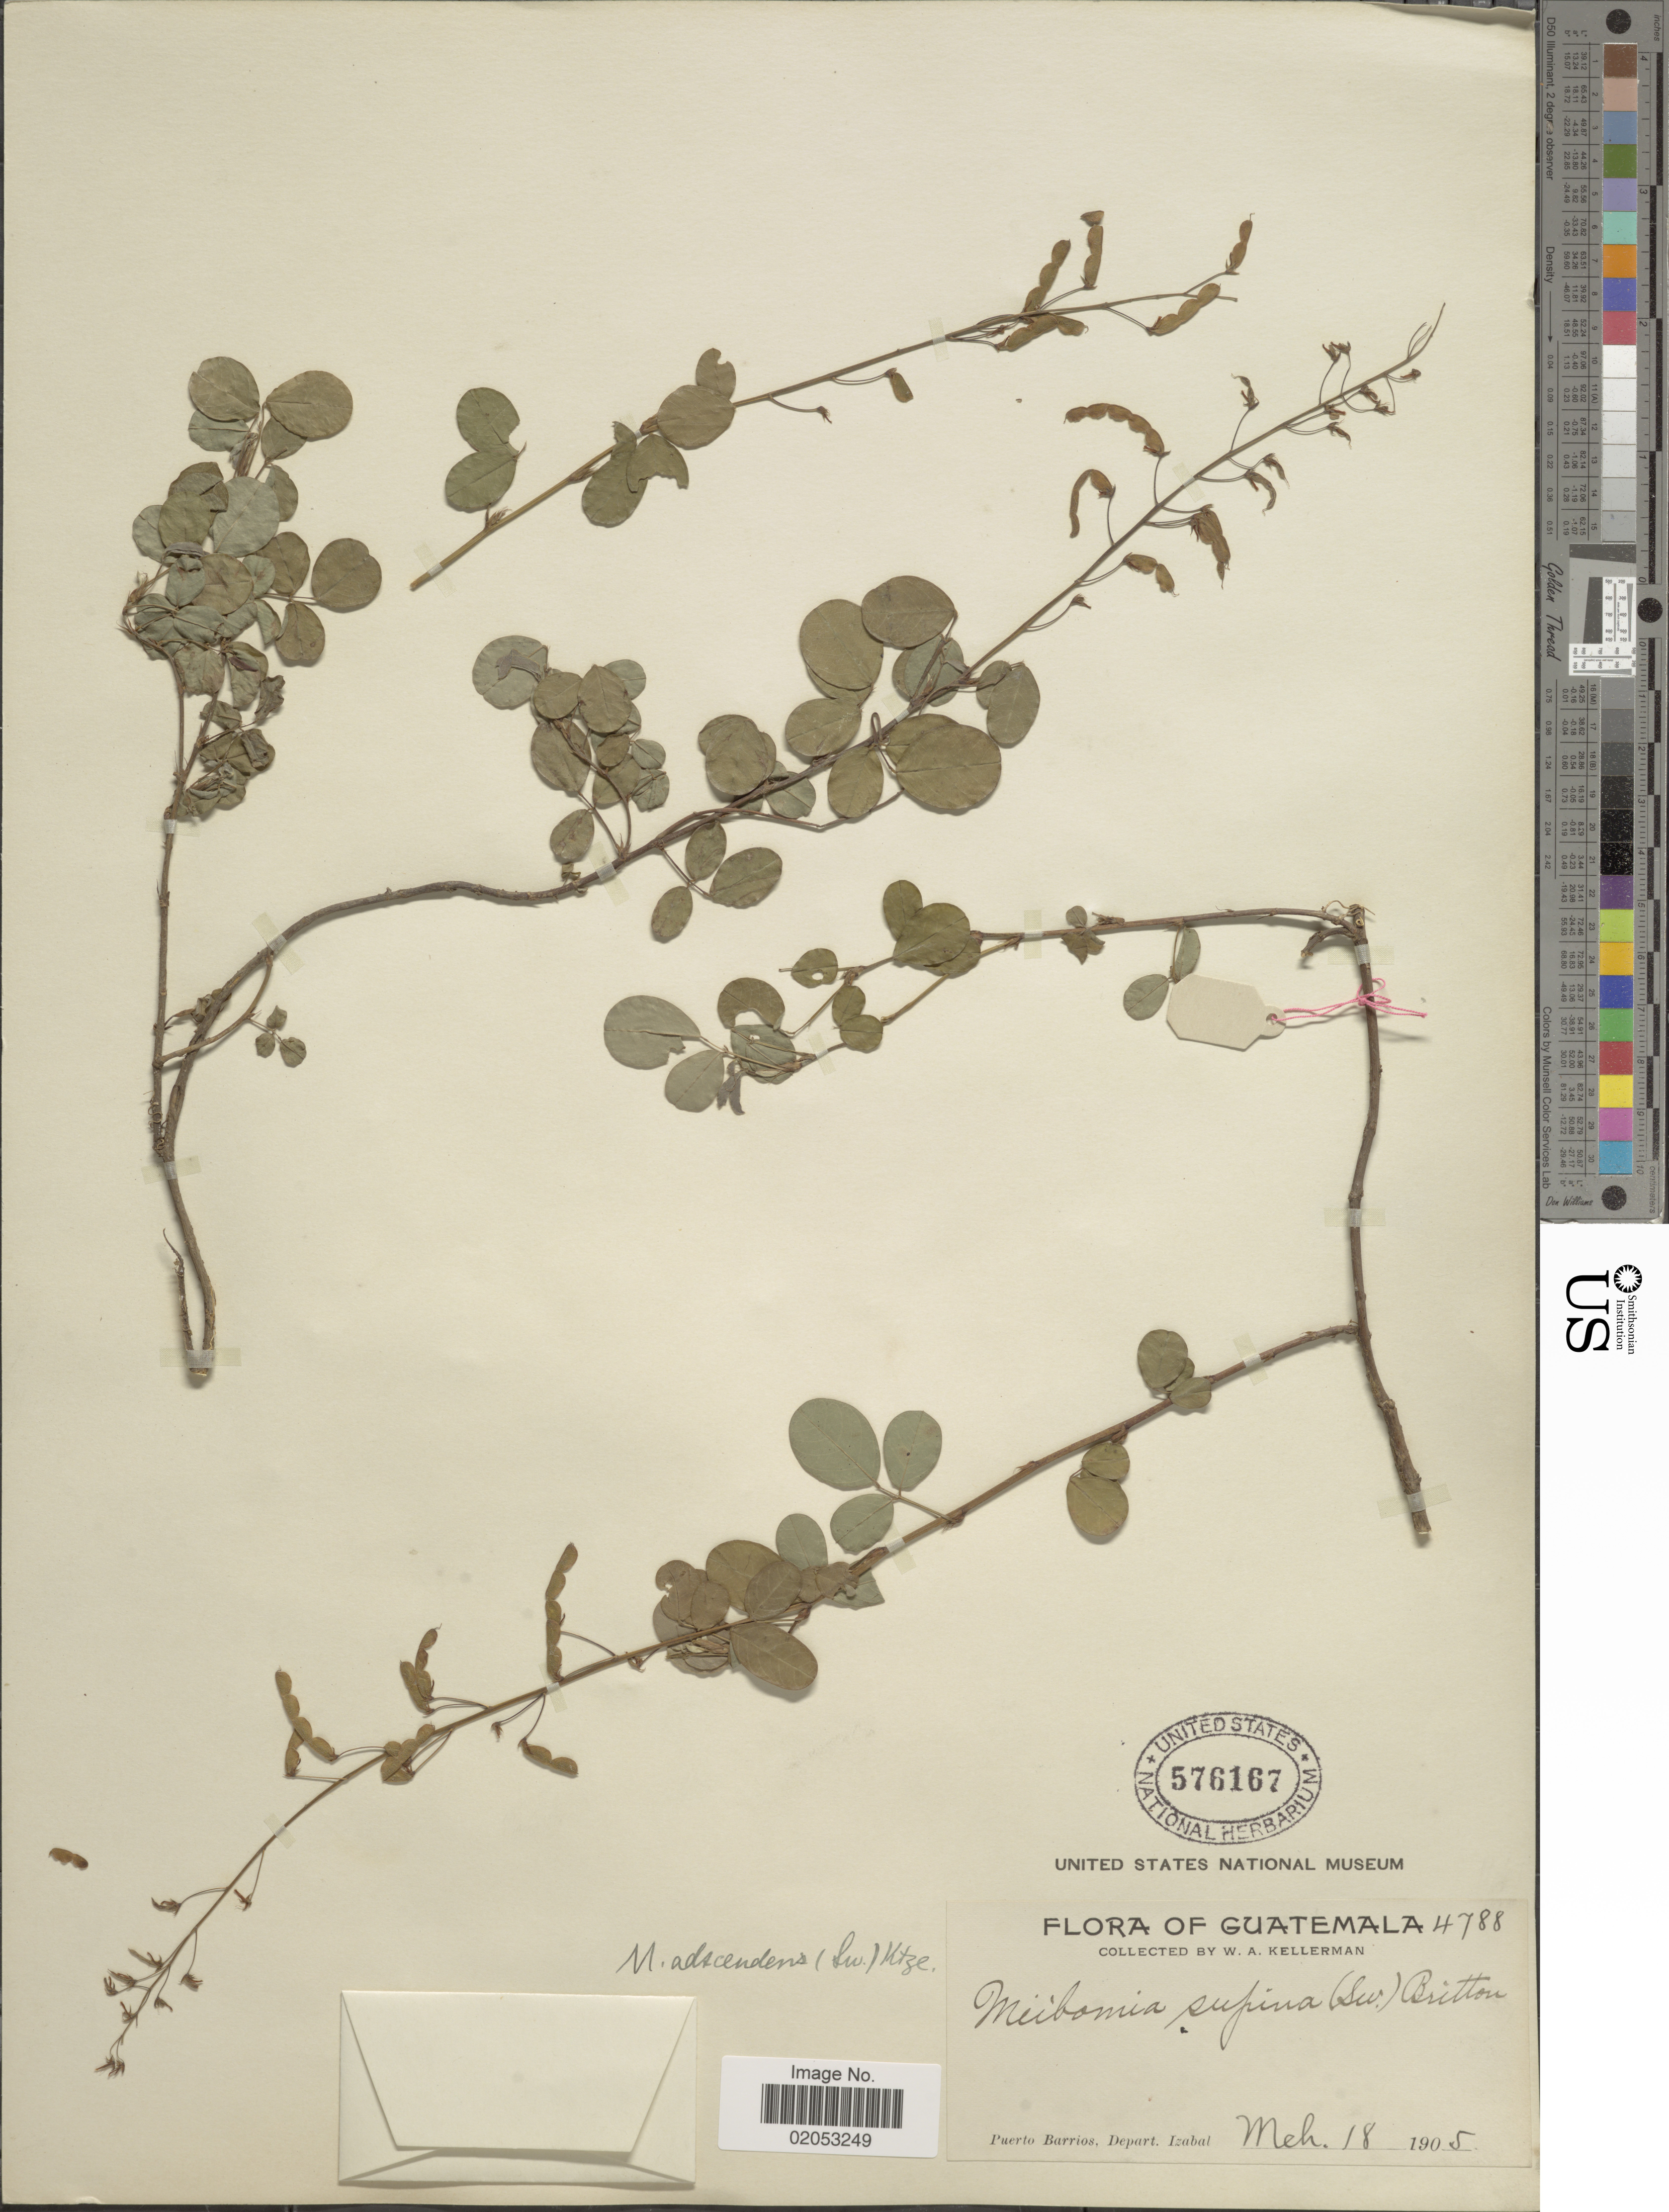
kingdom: Plantae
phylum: Tracheophyta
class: Magnoliopsida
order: Fabales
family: Fabaceae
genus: Grona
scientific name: Grona adscendens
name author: (Sw.) H. Ohashi & K. Ohashi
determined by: Strong, Mark T., (BOT), Smithsonian Institution - National Museum of Natural History (UNITED STATES)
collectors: W. Kellerman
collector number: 4788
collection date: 1905-03-18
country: Guatemala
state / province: Izabal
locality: Puerto Barrios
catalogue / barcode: US 576167